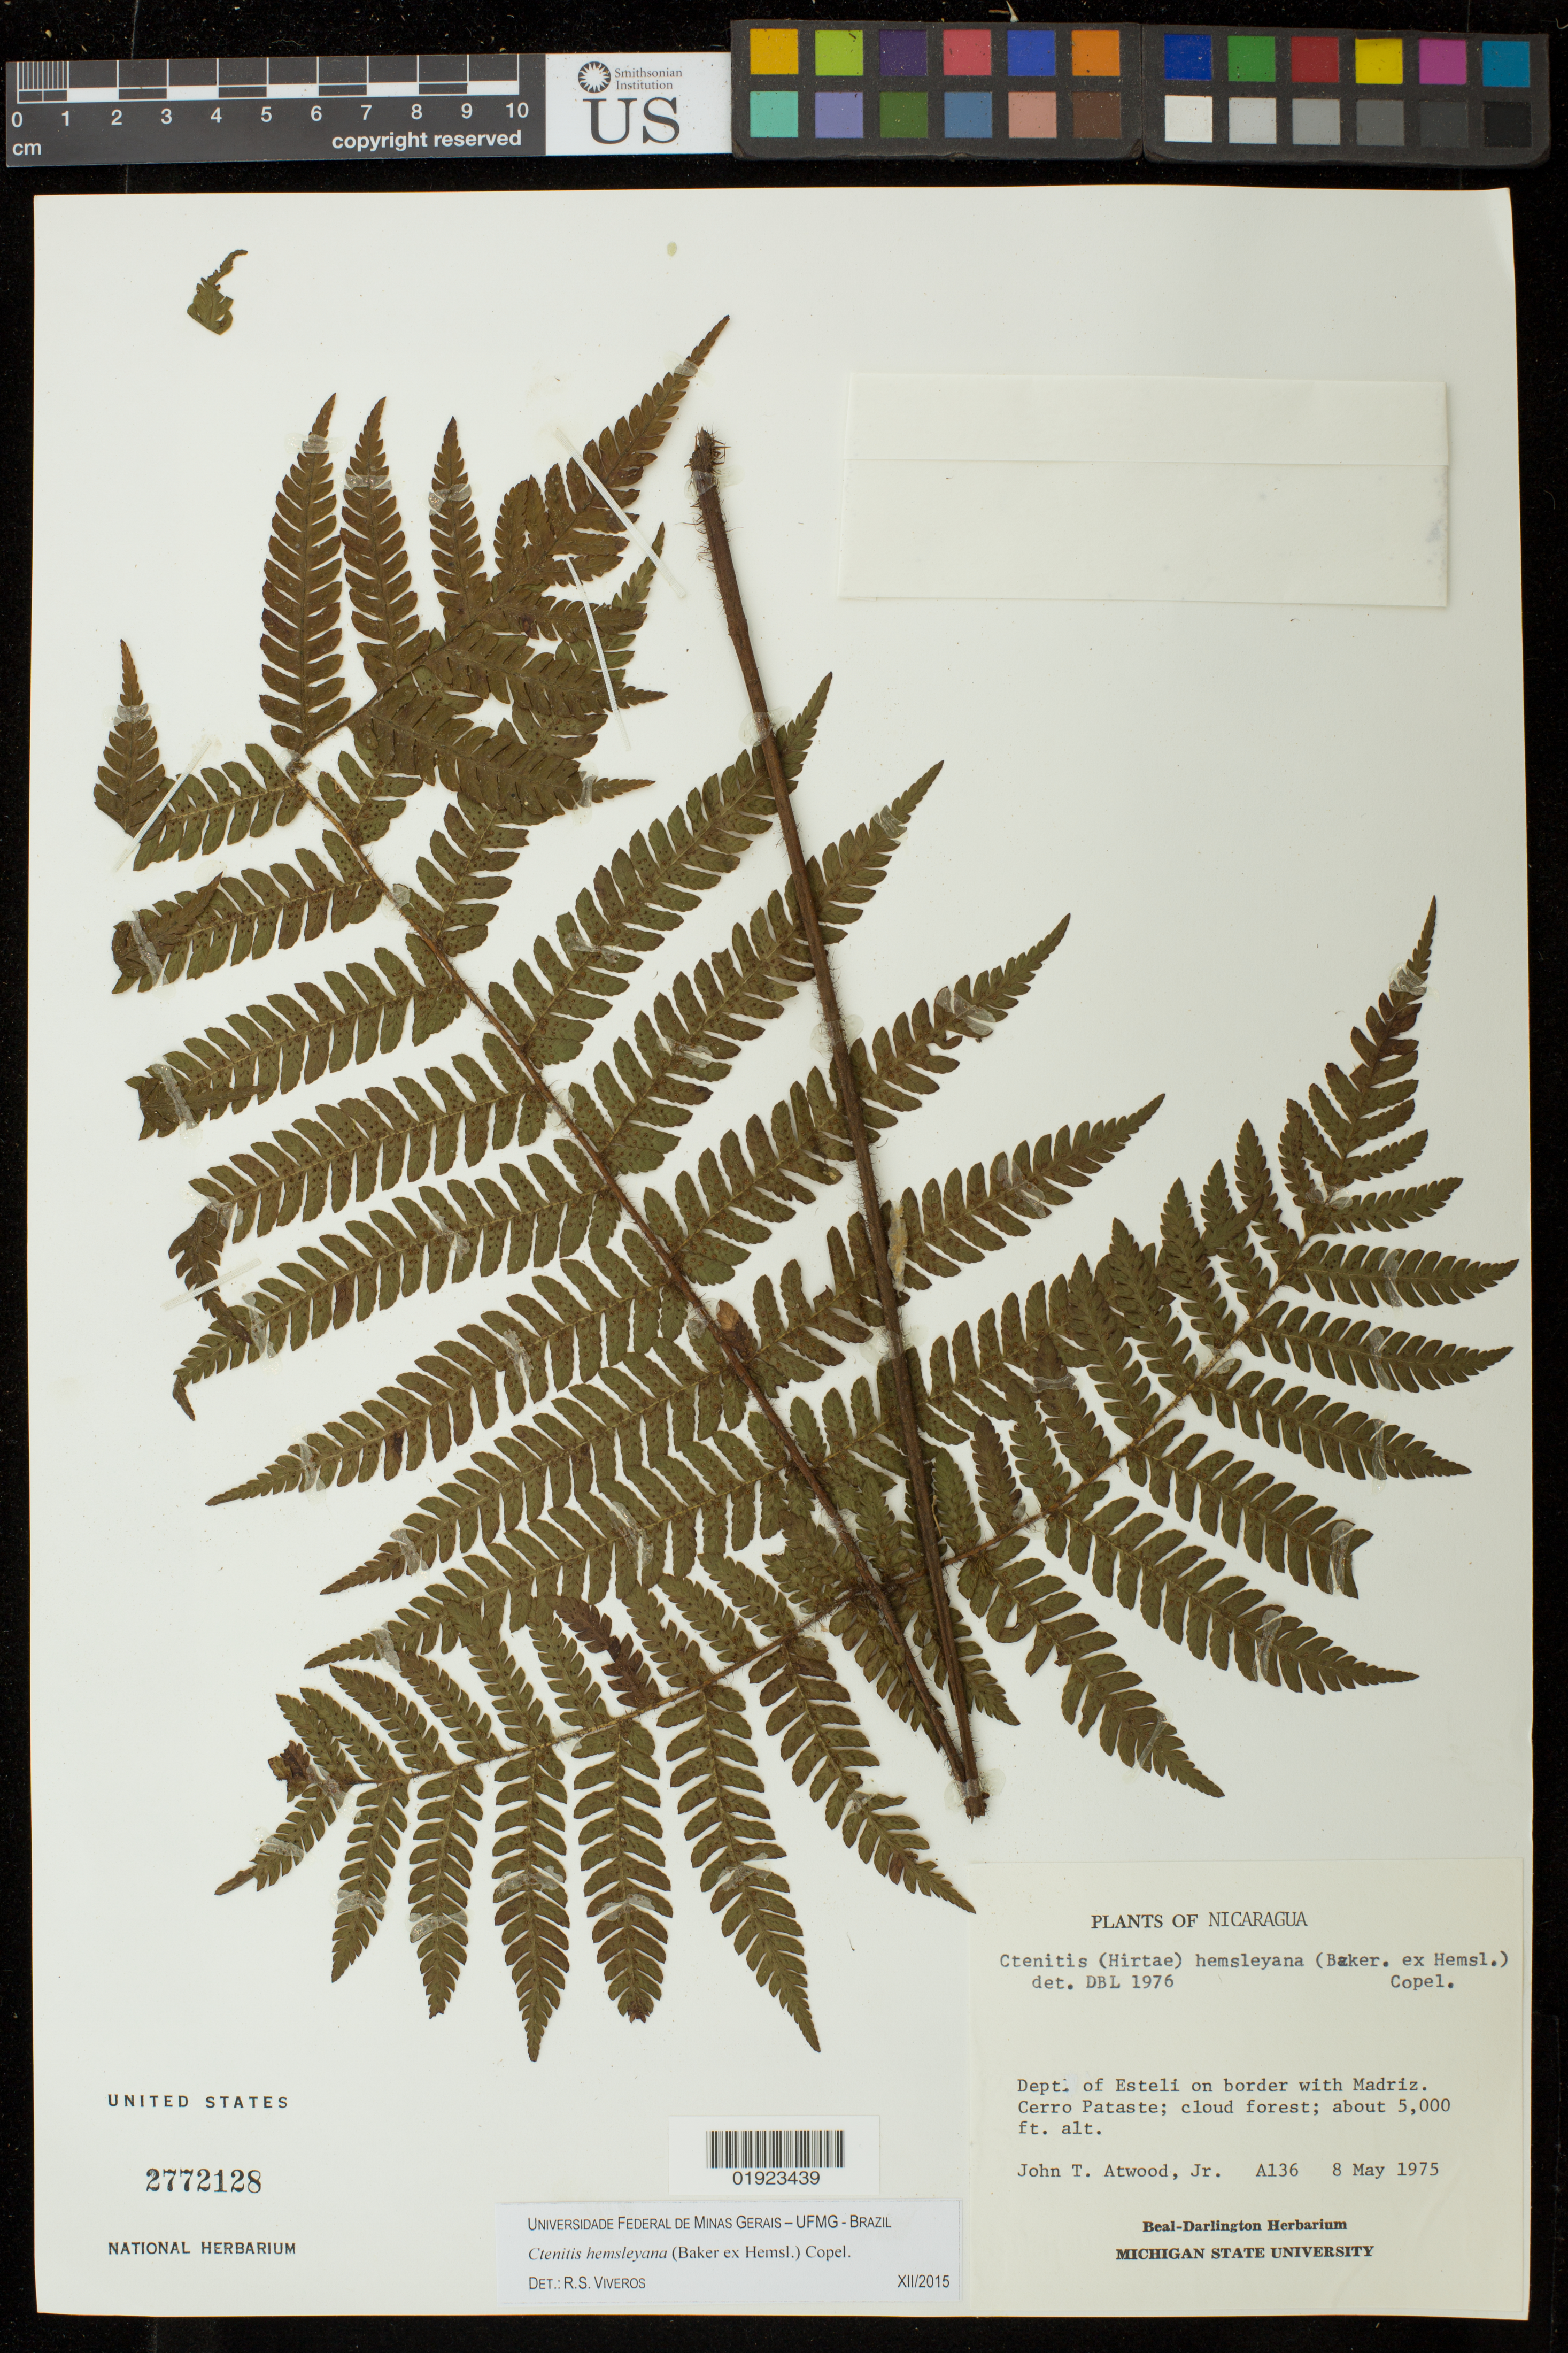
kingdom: Plantae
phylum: Tracheophyta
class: Polypodiopsida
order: Polypodiales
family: Dryopteridaceae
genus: Ctenitis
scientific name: Ctenitis hemsleyana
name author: (Baker ex Hemsl.) Copel.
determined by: Viveros, R. S.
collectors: J. T. Atwood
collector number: A136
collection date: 1975-05-08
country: Nicaragua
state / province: Estelí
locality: Esteli on border with madriz. Cerro Pataste.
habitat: Cloud forest.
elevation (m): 1524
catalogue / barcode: US 2772128